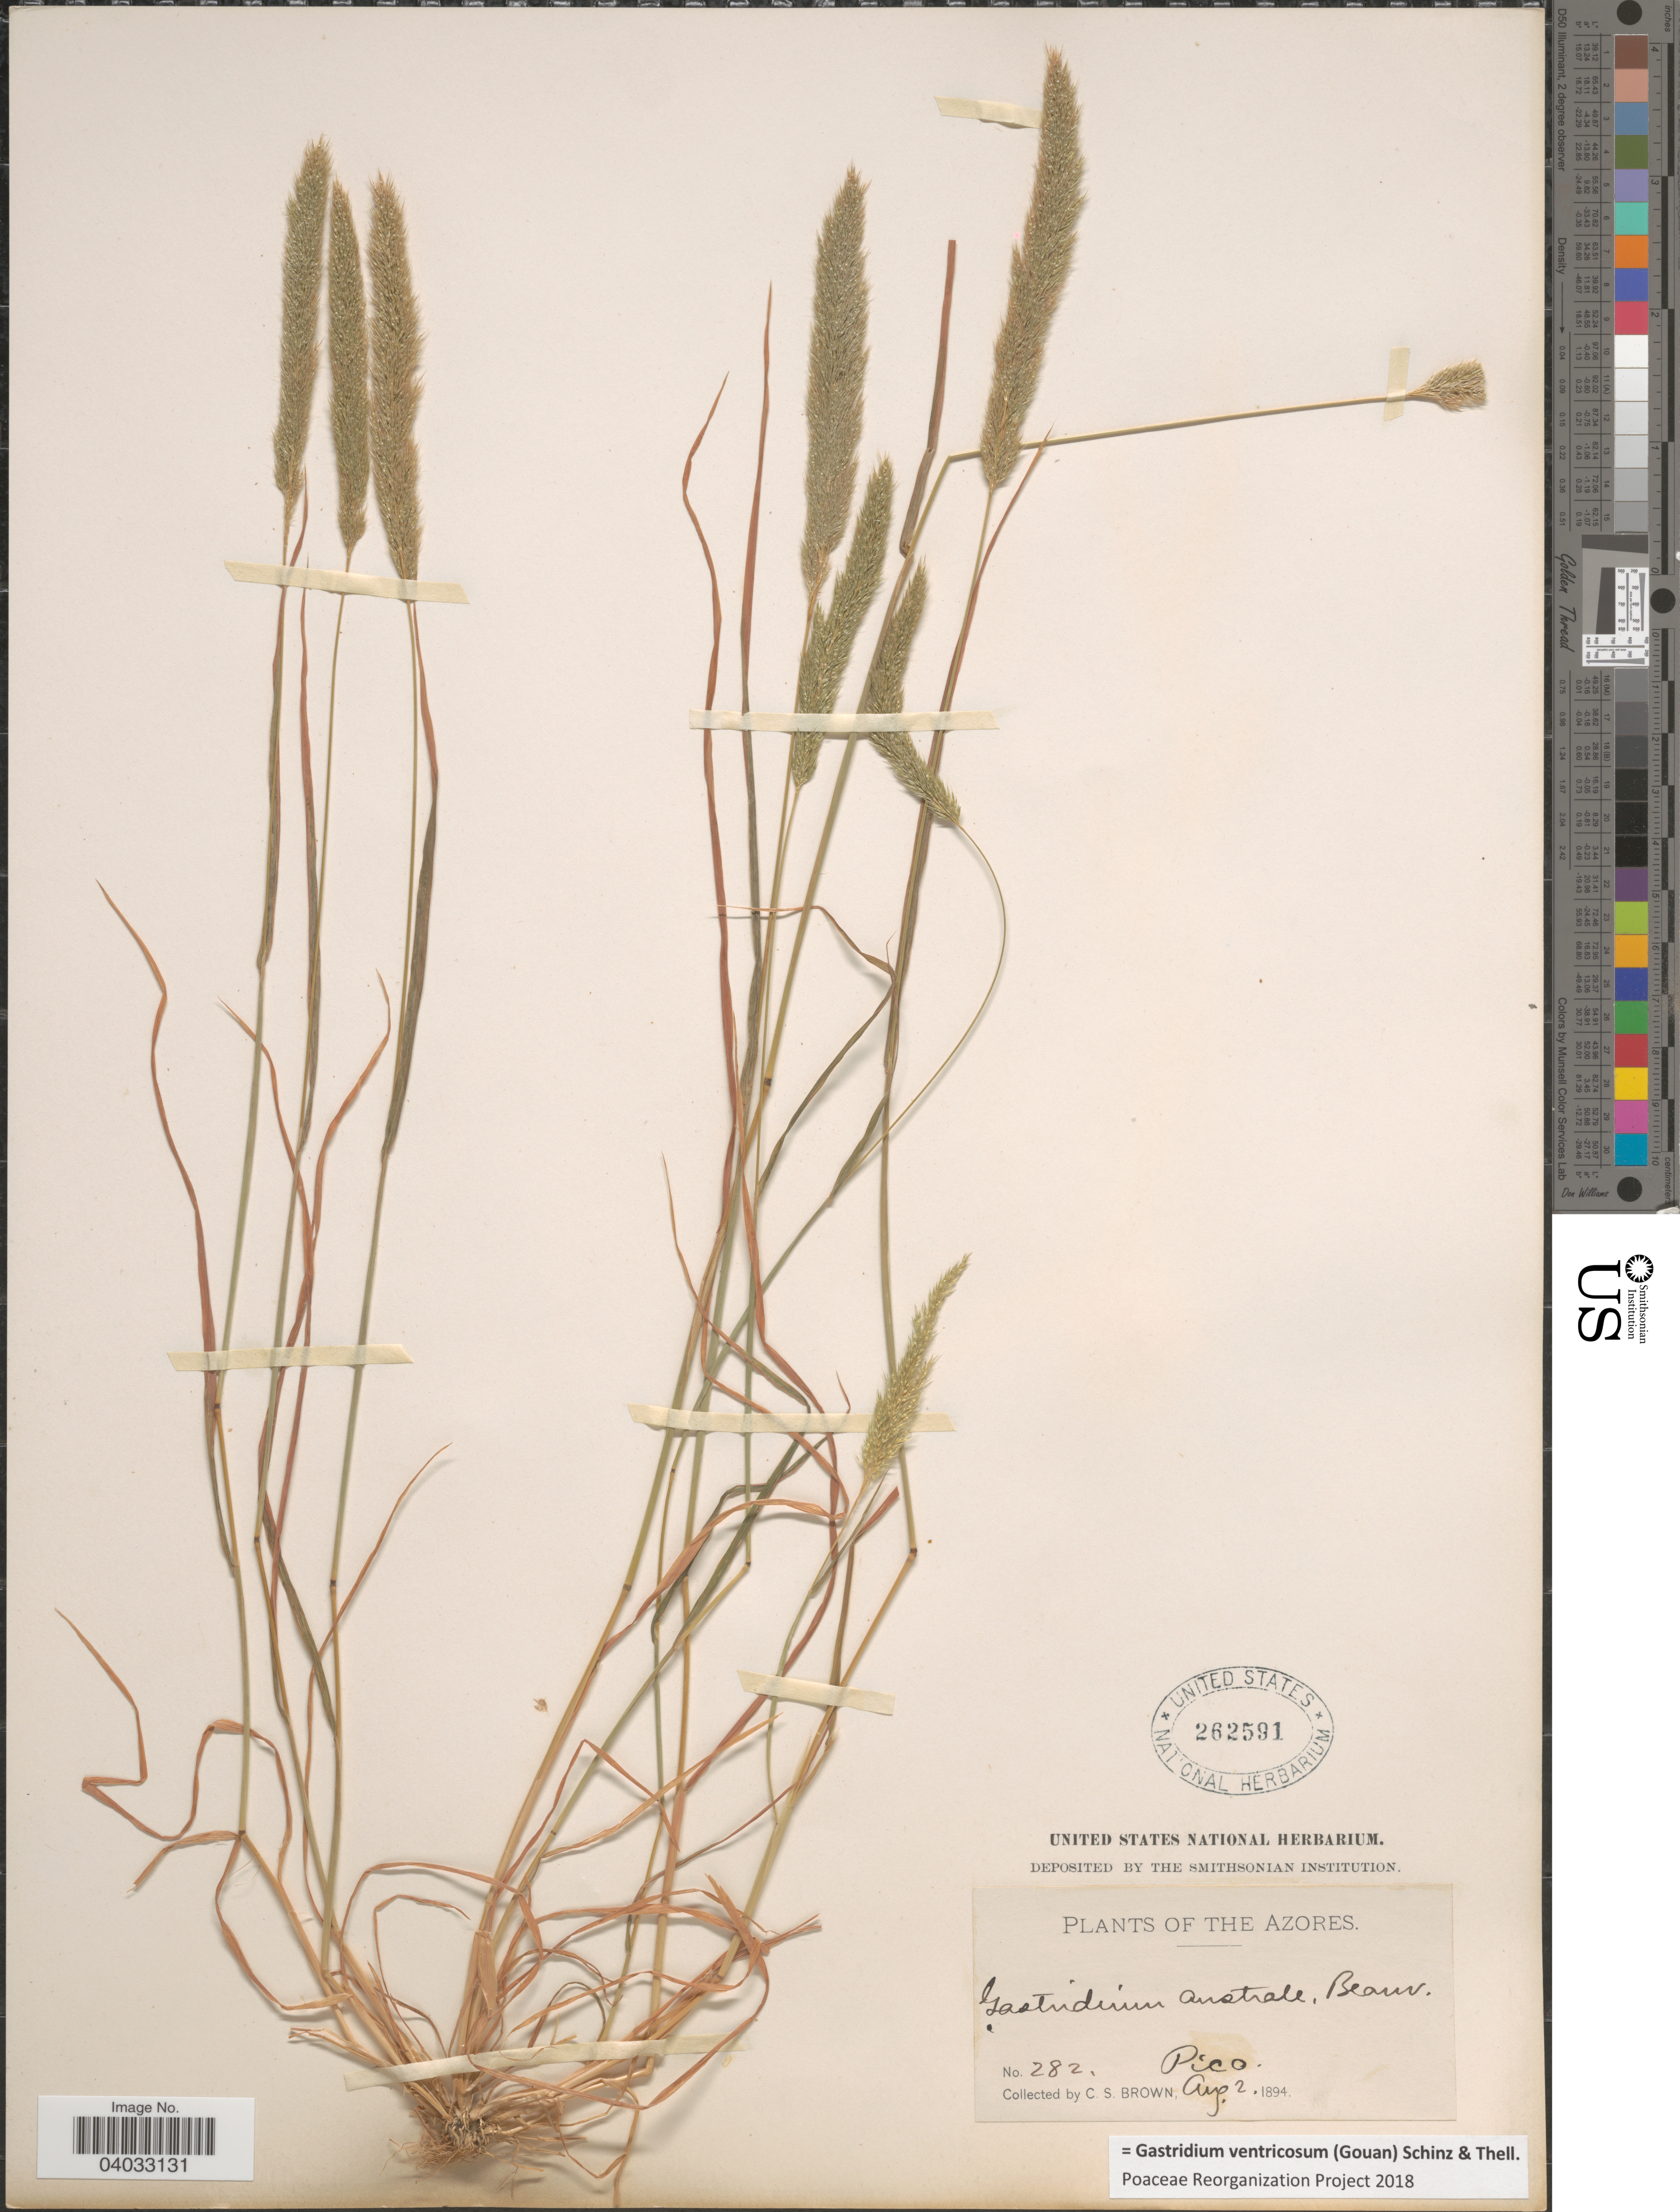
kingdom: Plantae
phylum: Tracheophyta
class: Liliopsida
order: Poales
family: Poaceae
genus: Gastridium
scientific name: Gastridium ventricosum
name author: (Gouan) Schinz & Thell.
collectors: C. S. Brown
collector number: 282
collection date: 1894-08-02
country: Portugal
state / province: Azores (Aut. Reg.)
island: Pico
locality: The Azores. Pico.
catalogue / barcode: US 262591